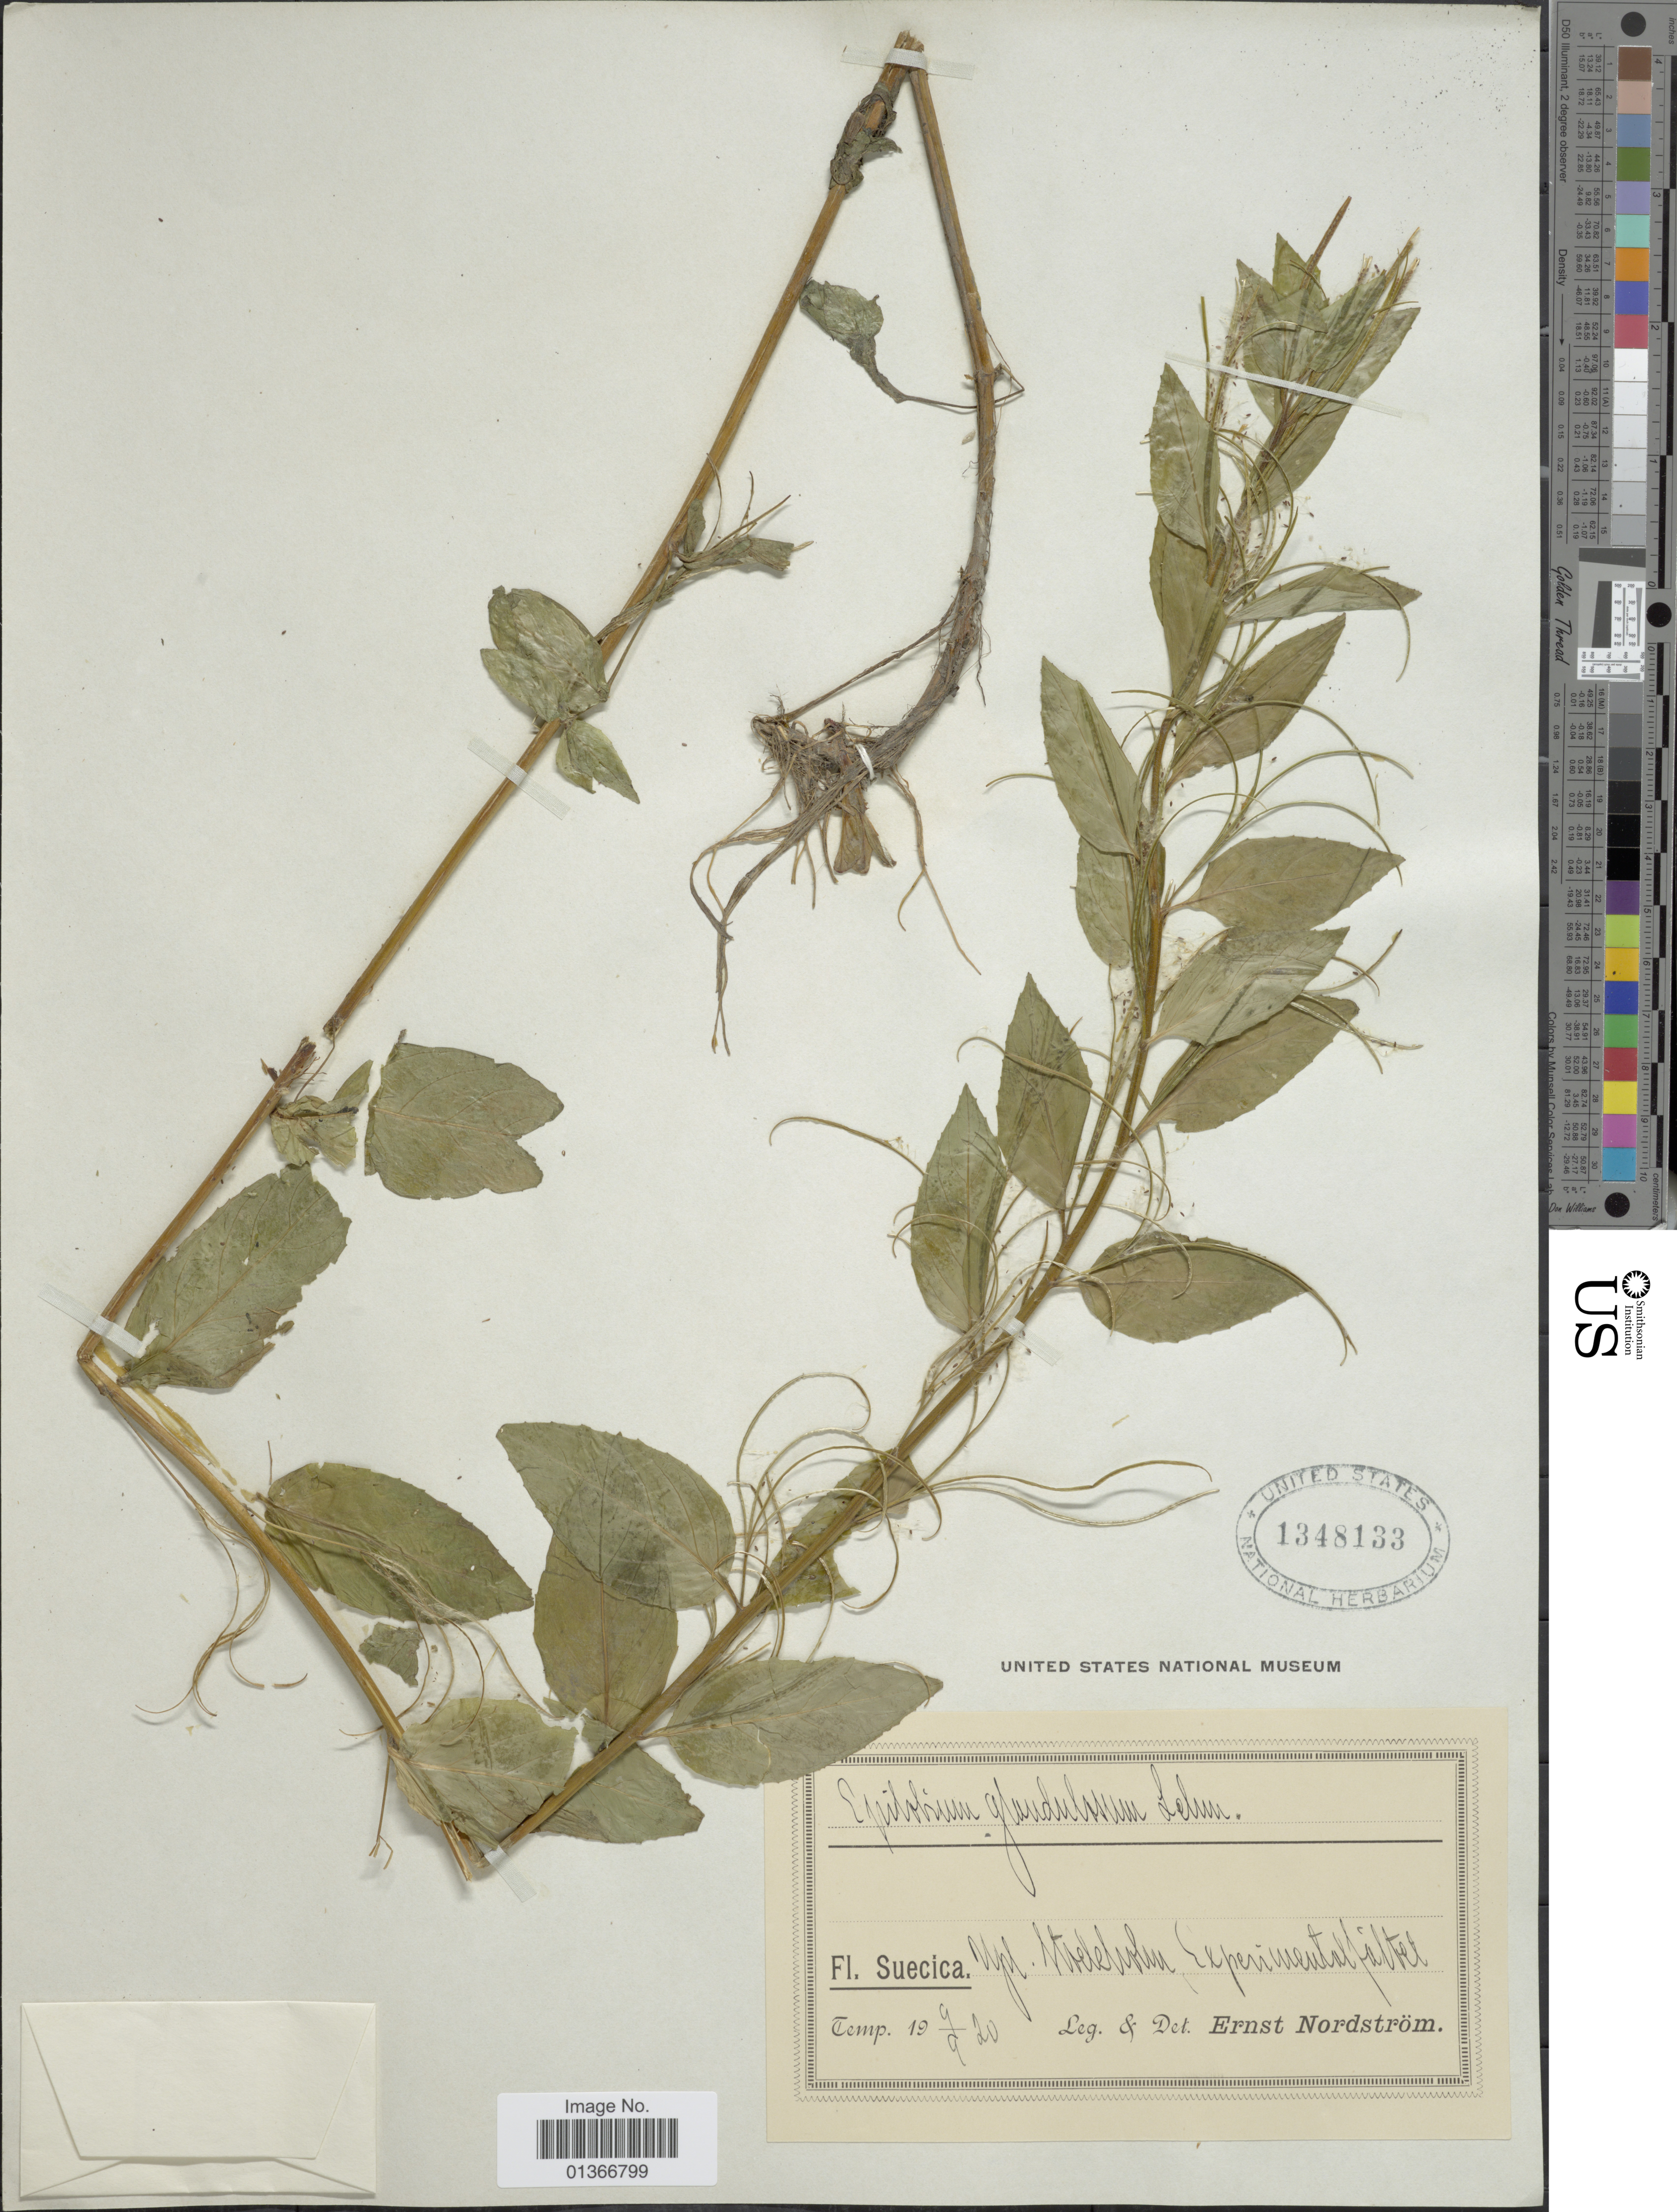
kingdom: Plantae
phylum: Tracheophyta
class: Magnoliopsida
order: Myrtales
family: Onagraceae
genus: Epilobium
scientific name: Epilobium ciliatum subsp. glandulosum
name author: (Lehm.) Hoch & P.H. Raven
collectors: E. Nordström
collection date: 1920-09-09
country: Sweden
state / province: Stockholm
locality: Stockholm, Experimentalfältet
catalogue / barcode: US 1348133